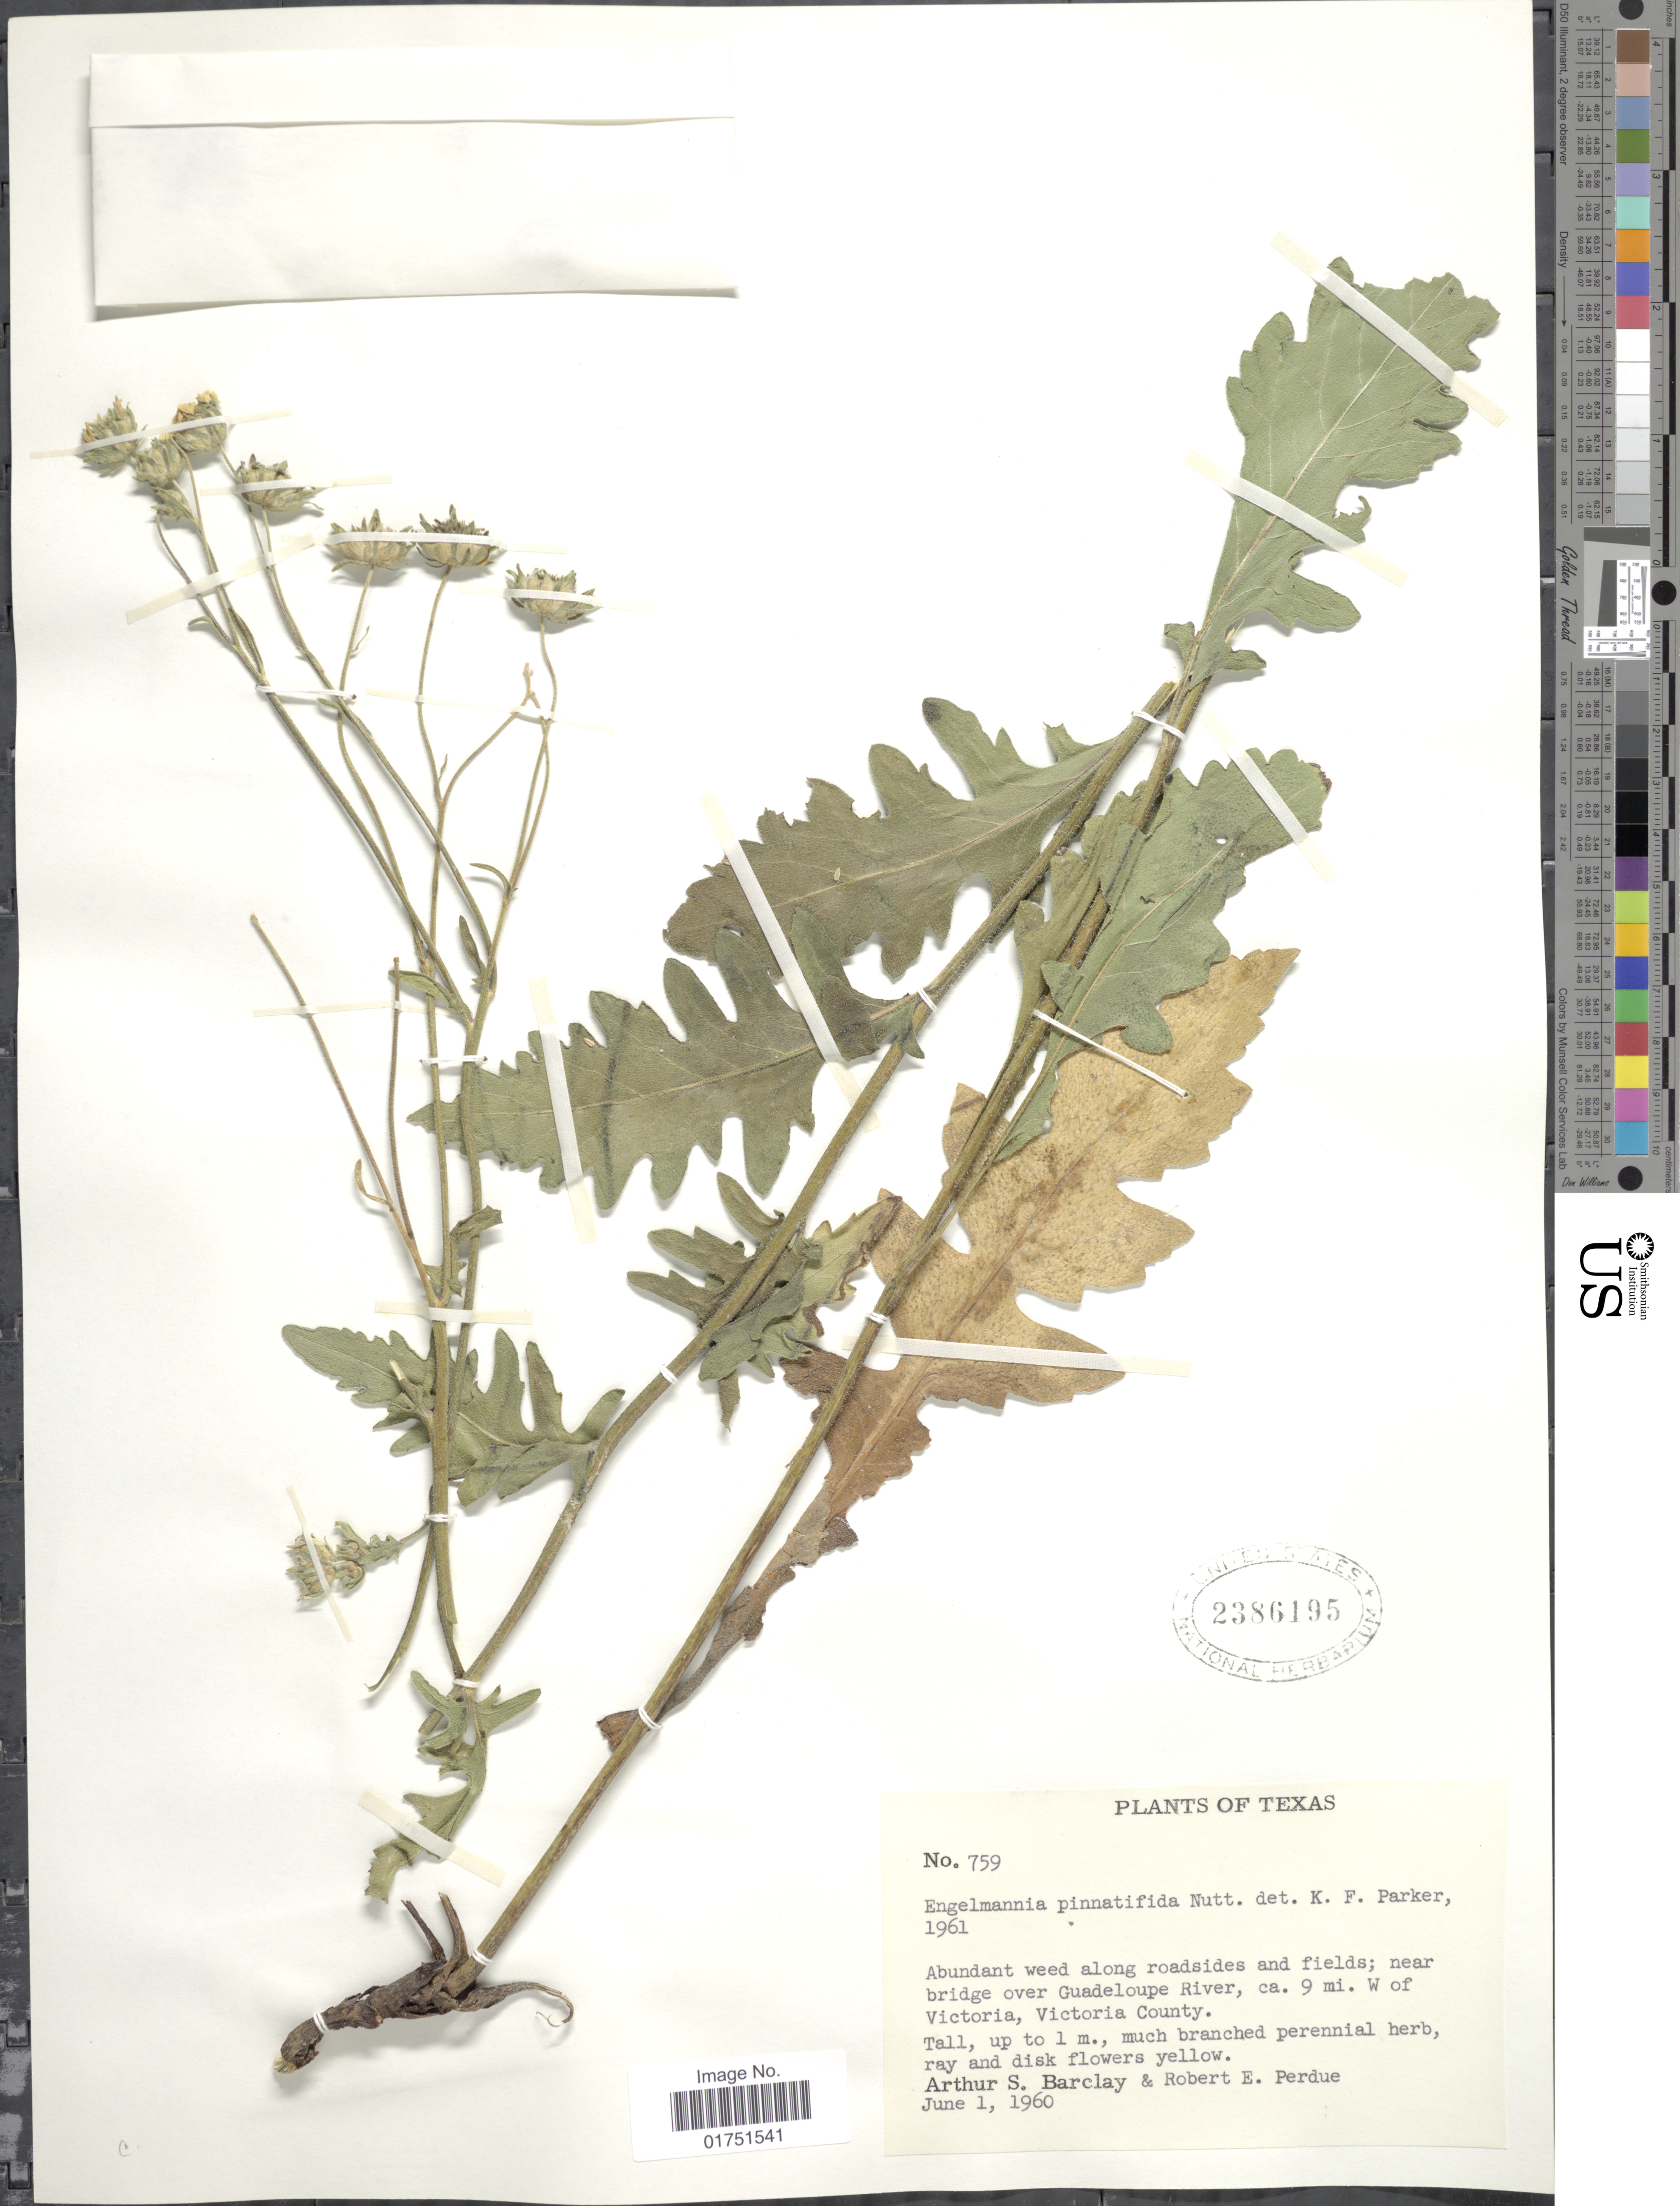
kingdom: Plantae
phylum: Tracheophyta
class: Magnoliopsida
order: Asterales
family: Asteraceae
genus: Engelmannia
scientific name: Engelmannia pinnatifida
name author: Torr. & A. Gray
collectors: A. S. Barclay & R. E. Perdue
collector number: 759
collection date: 1960-06-01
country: United States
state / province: Texas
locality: Abundant weed along roadsides and fields; near bridge over Guadeloupe River, ca. 9 mi. W of Victoria, Victoria County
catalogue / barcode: US 2386195